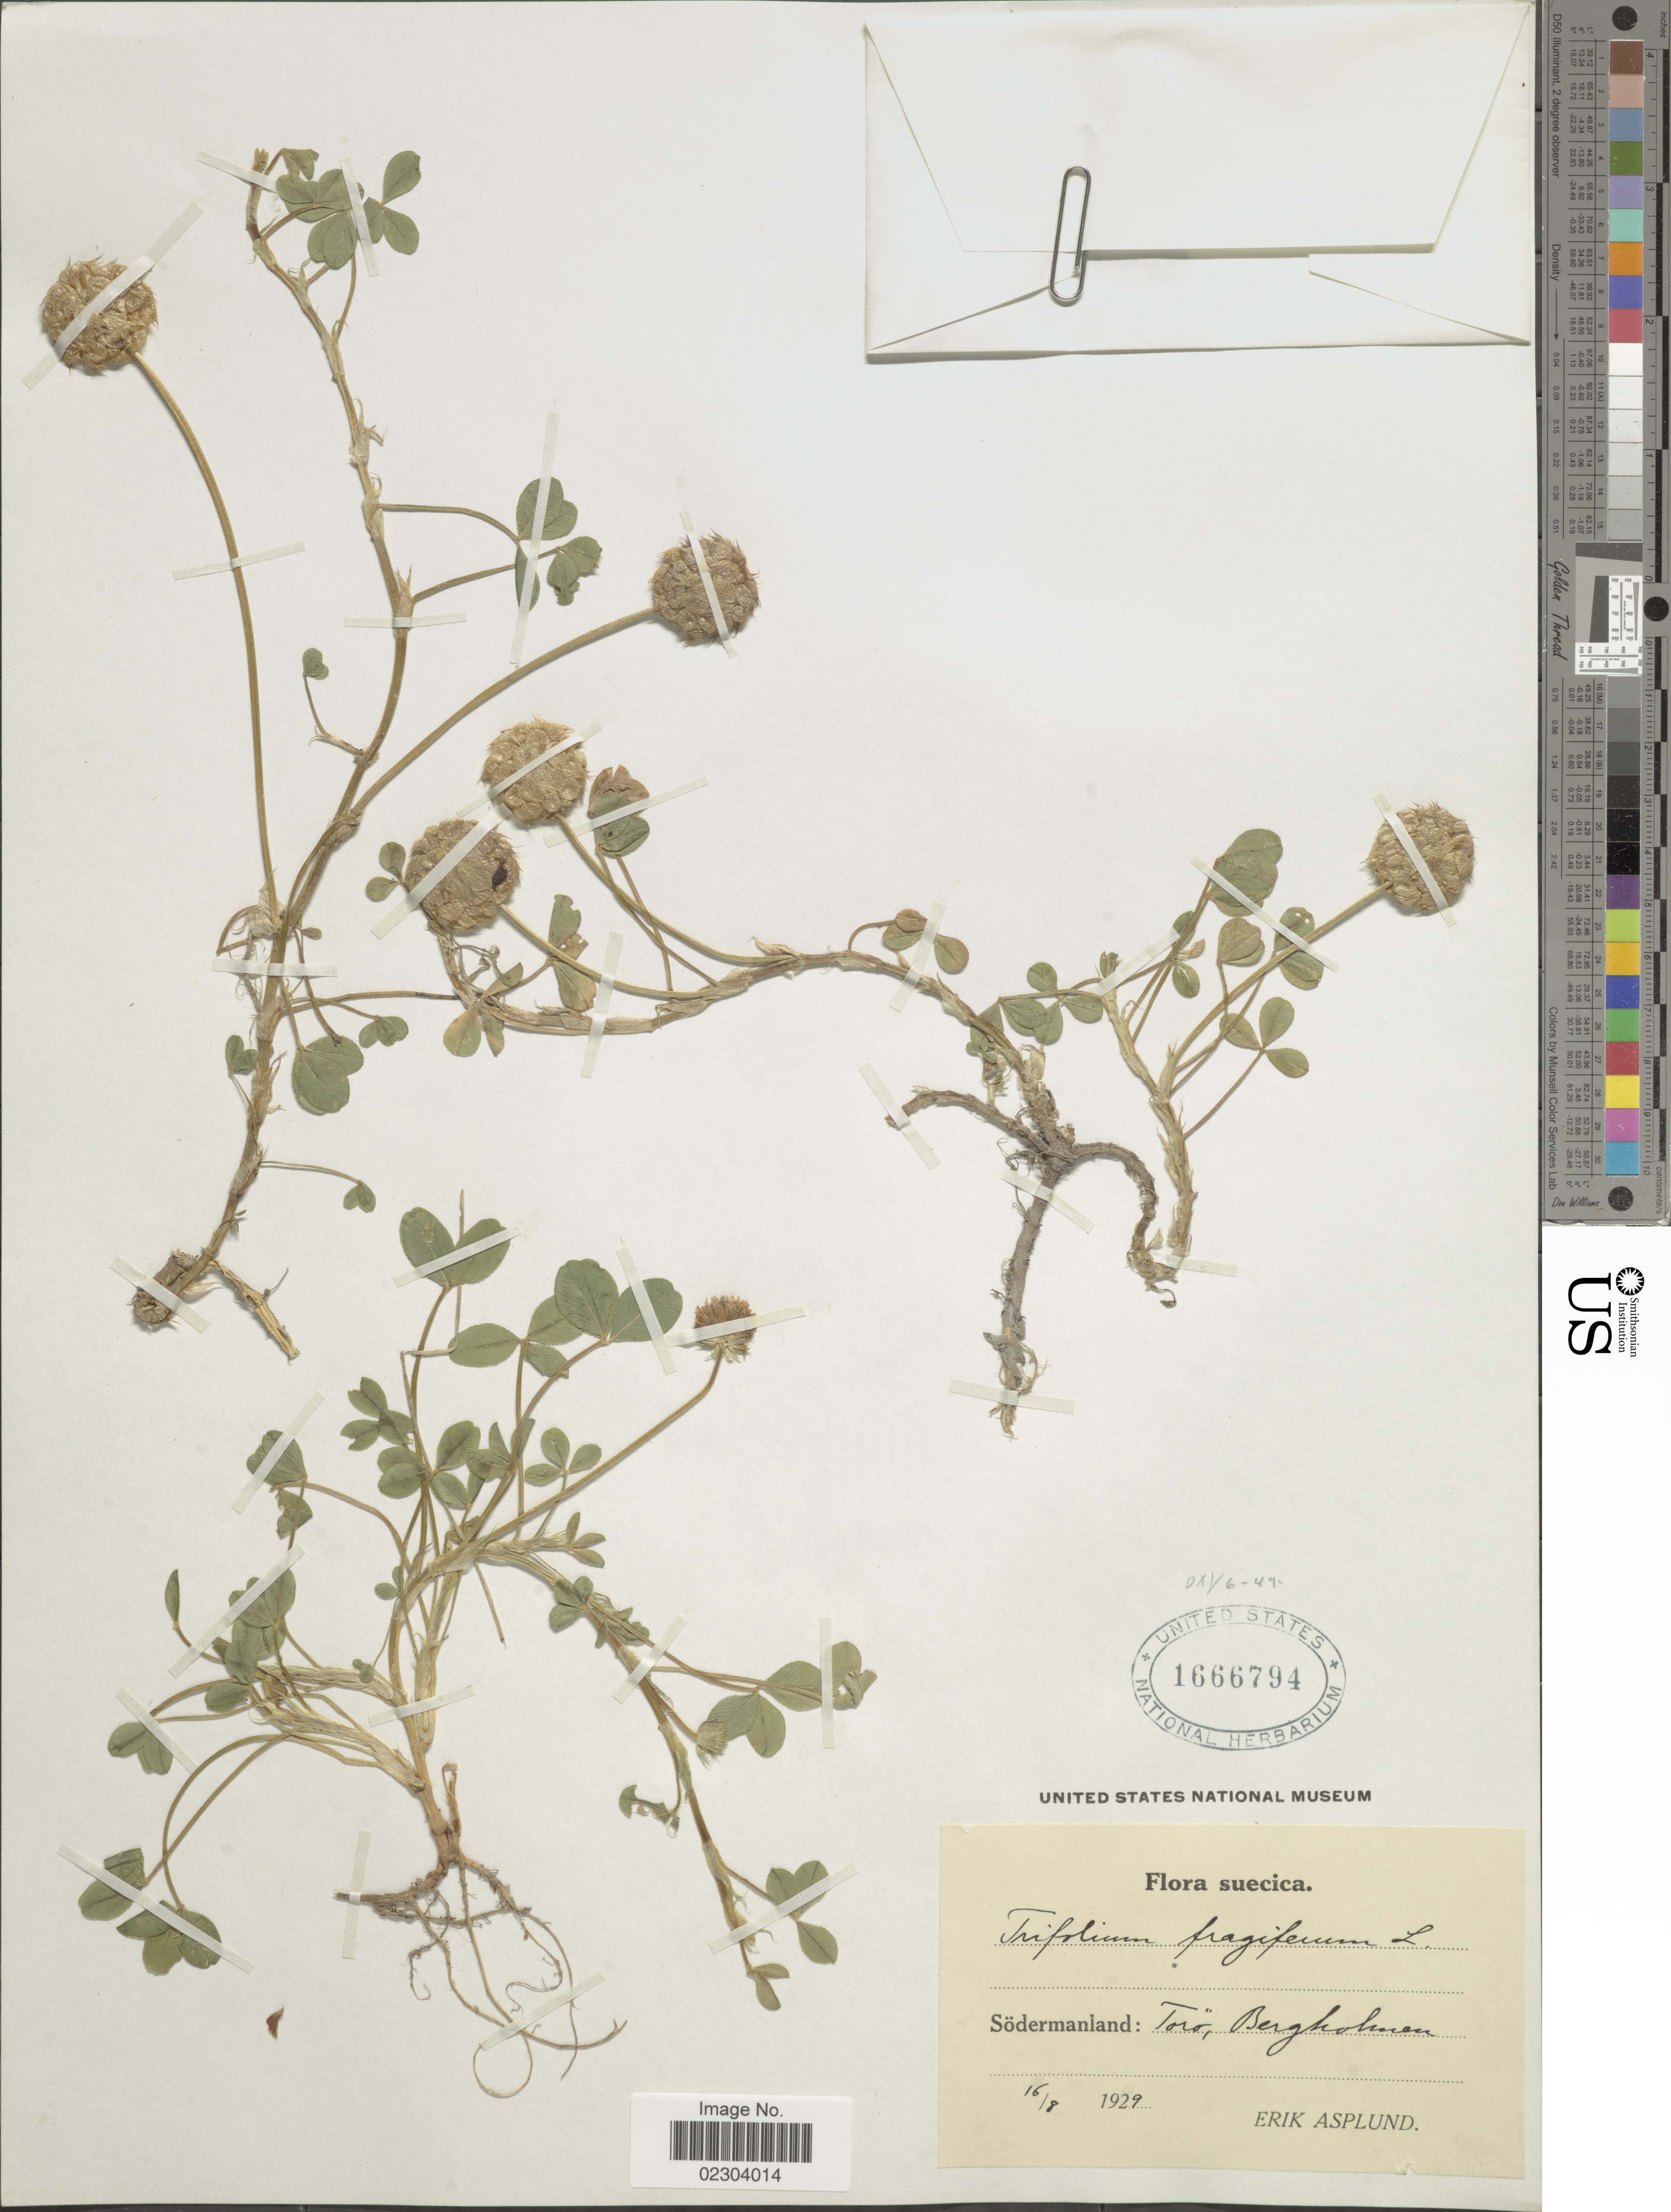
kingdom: Plantae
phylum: Tracheophyta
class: Magnoliopsida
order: Fabales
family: Fabaceae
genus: Trifolium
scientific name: Trifolium fragiferum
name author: L.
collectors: E. Asplund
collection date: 1929-08-16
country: Sweden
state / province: Sodermanland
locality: Torö, Bergholmen.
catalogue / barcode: US 1666794